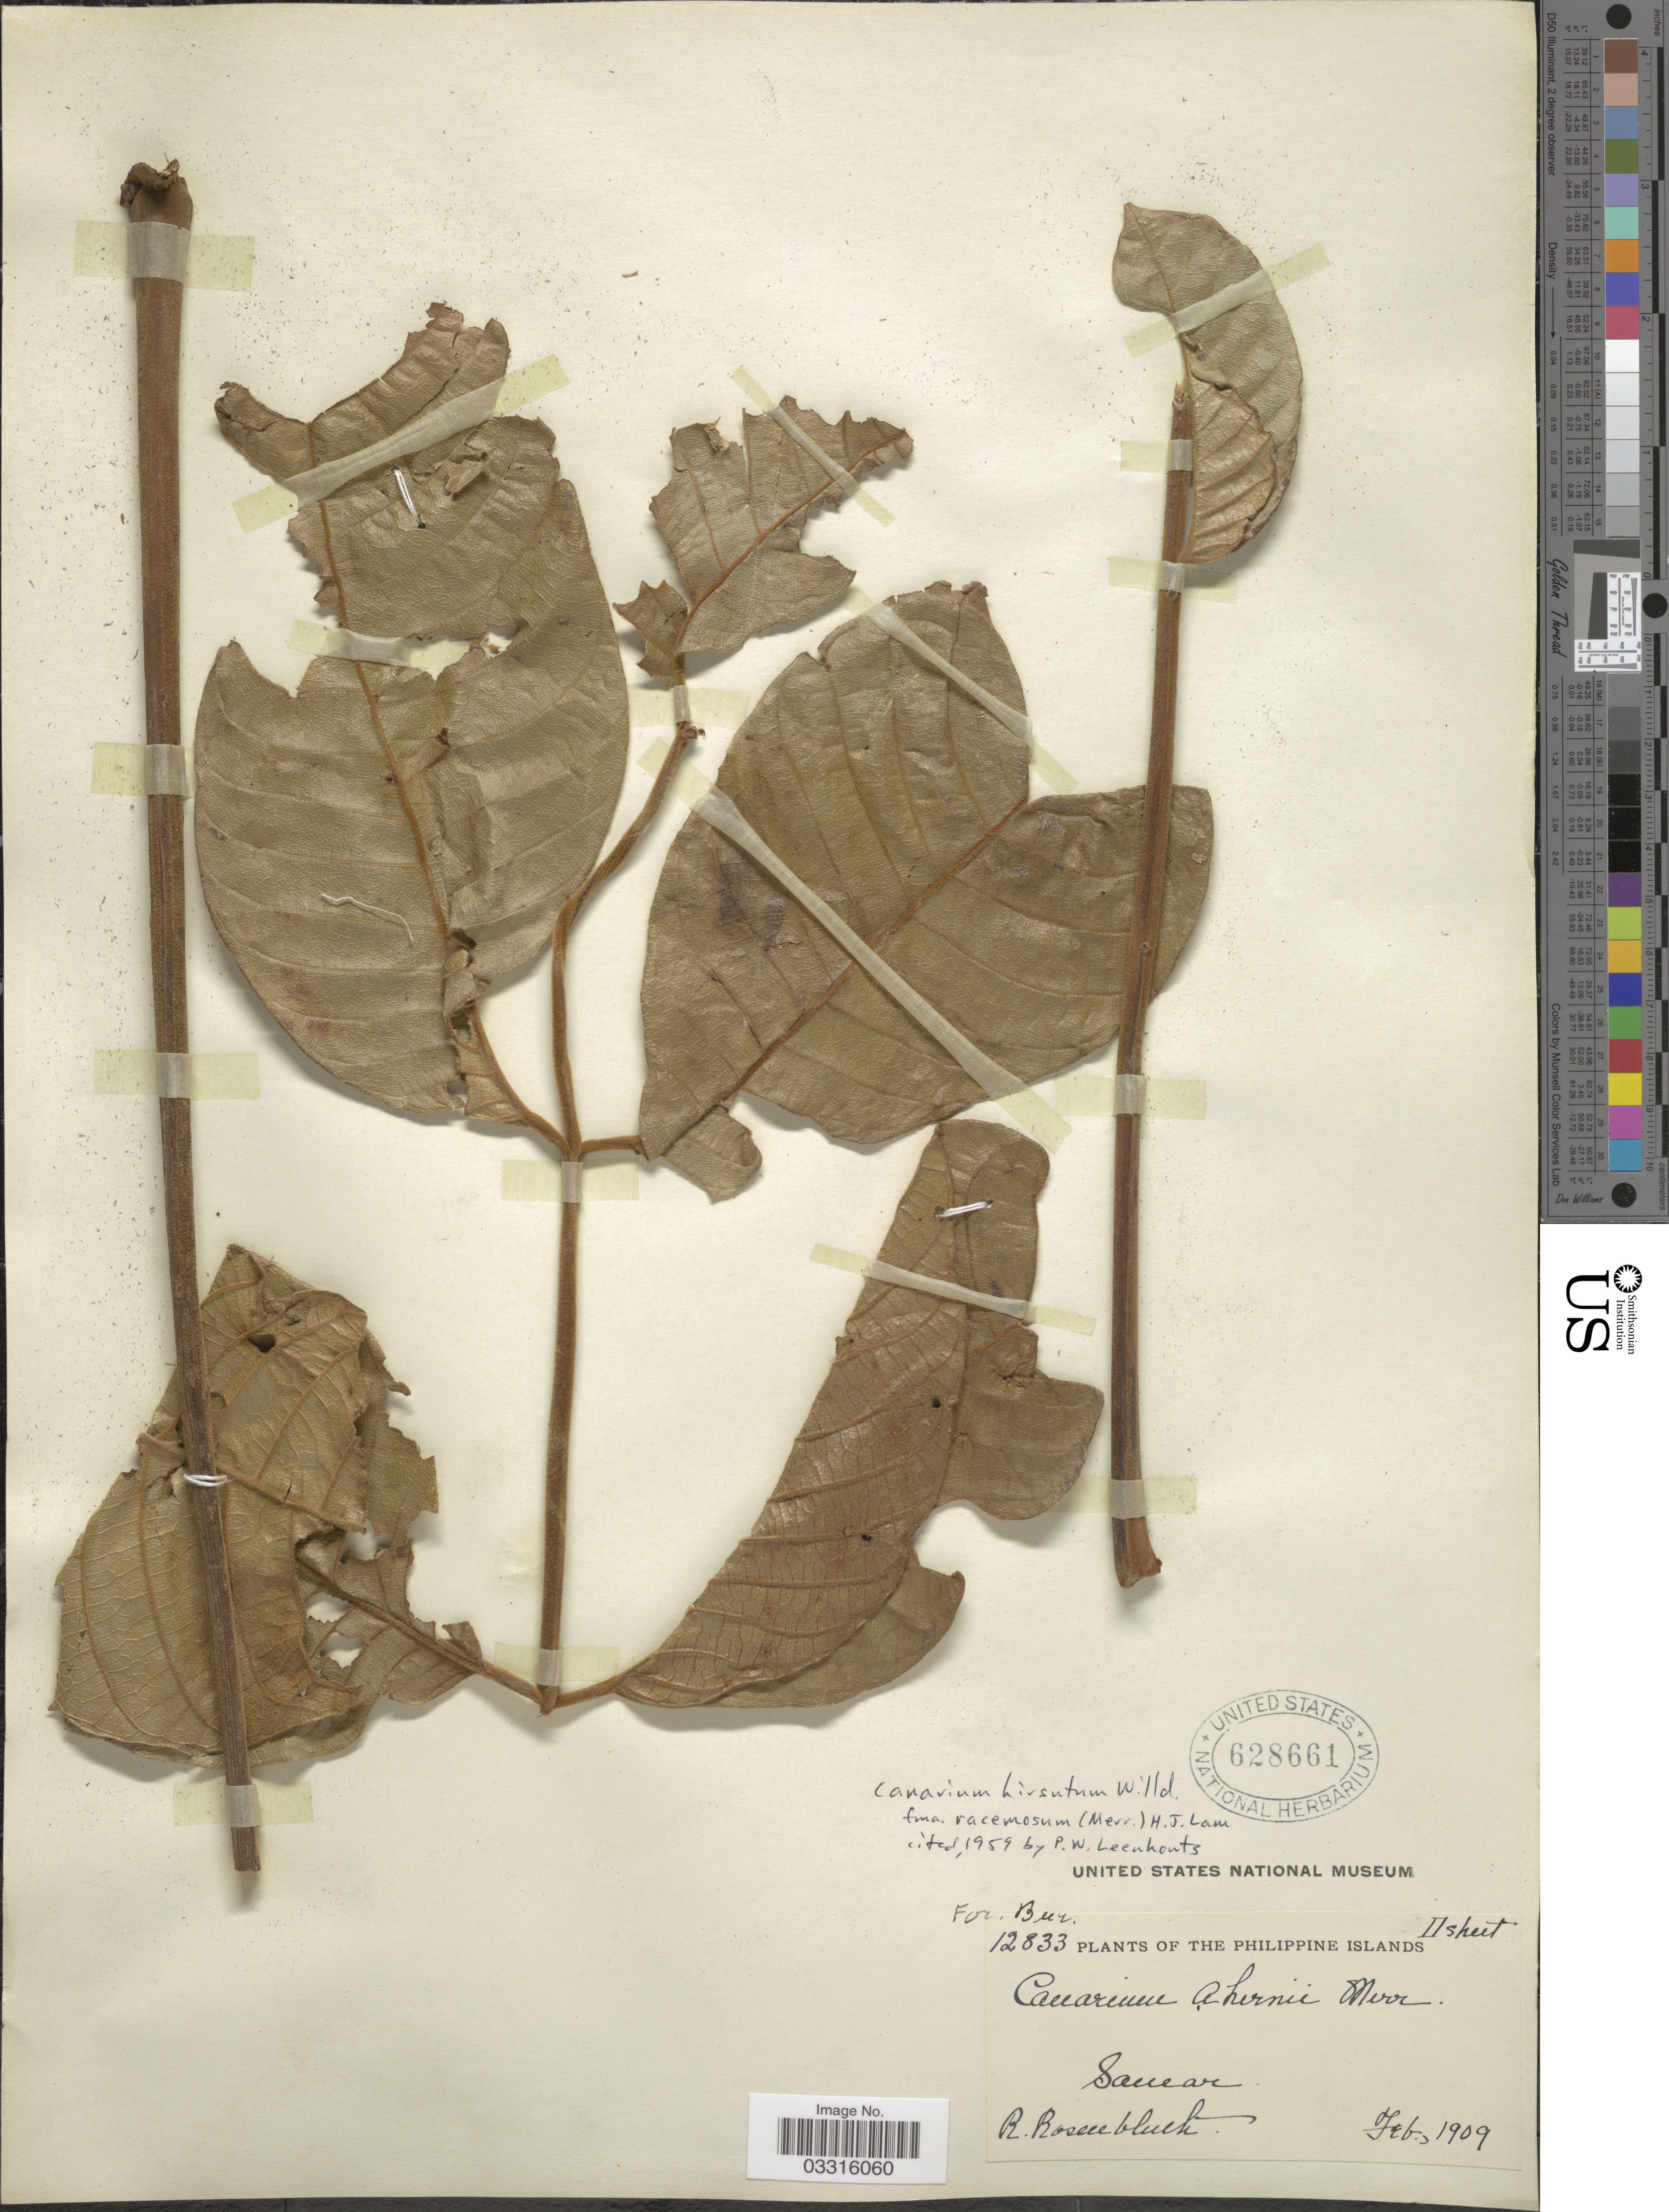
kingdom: Plantae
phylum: Tracheophyta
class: Magnoliopsida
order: Sapindales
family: Burseraceae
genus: Canarium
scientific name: Canarium hirsutum f. racemosum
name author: Willd.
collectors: R. Rosenbluth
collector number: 12833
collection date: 1909-02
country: Philippines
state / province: Eastern Visayas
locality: Samar.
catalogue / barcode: US 628661